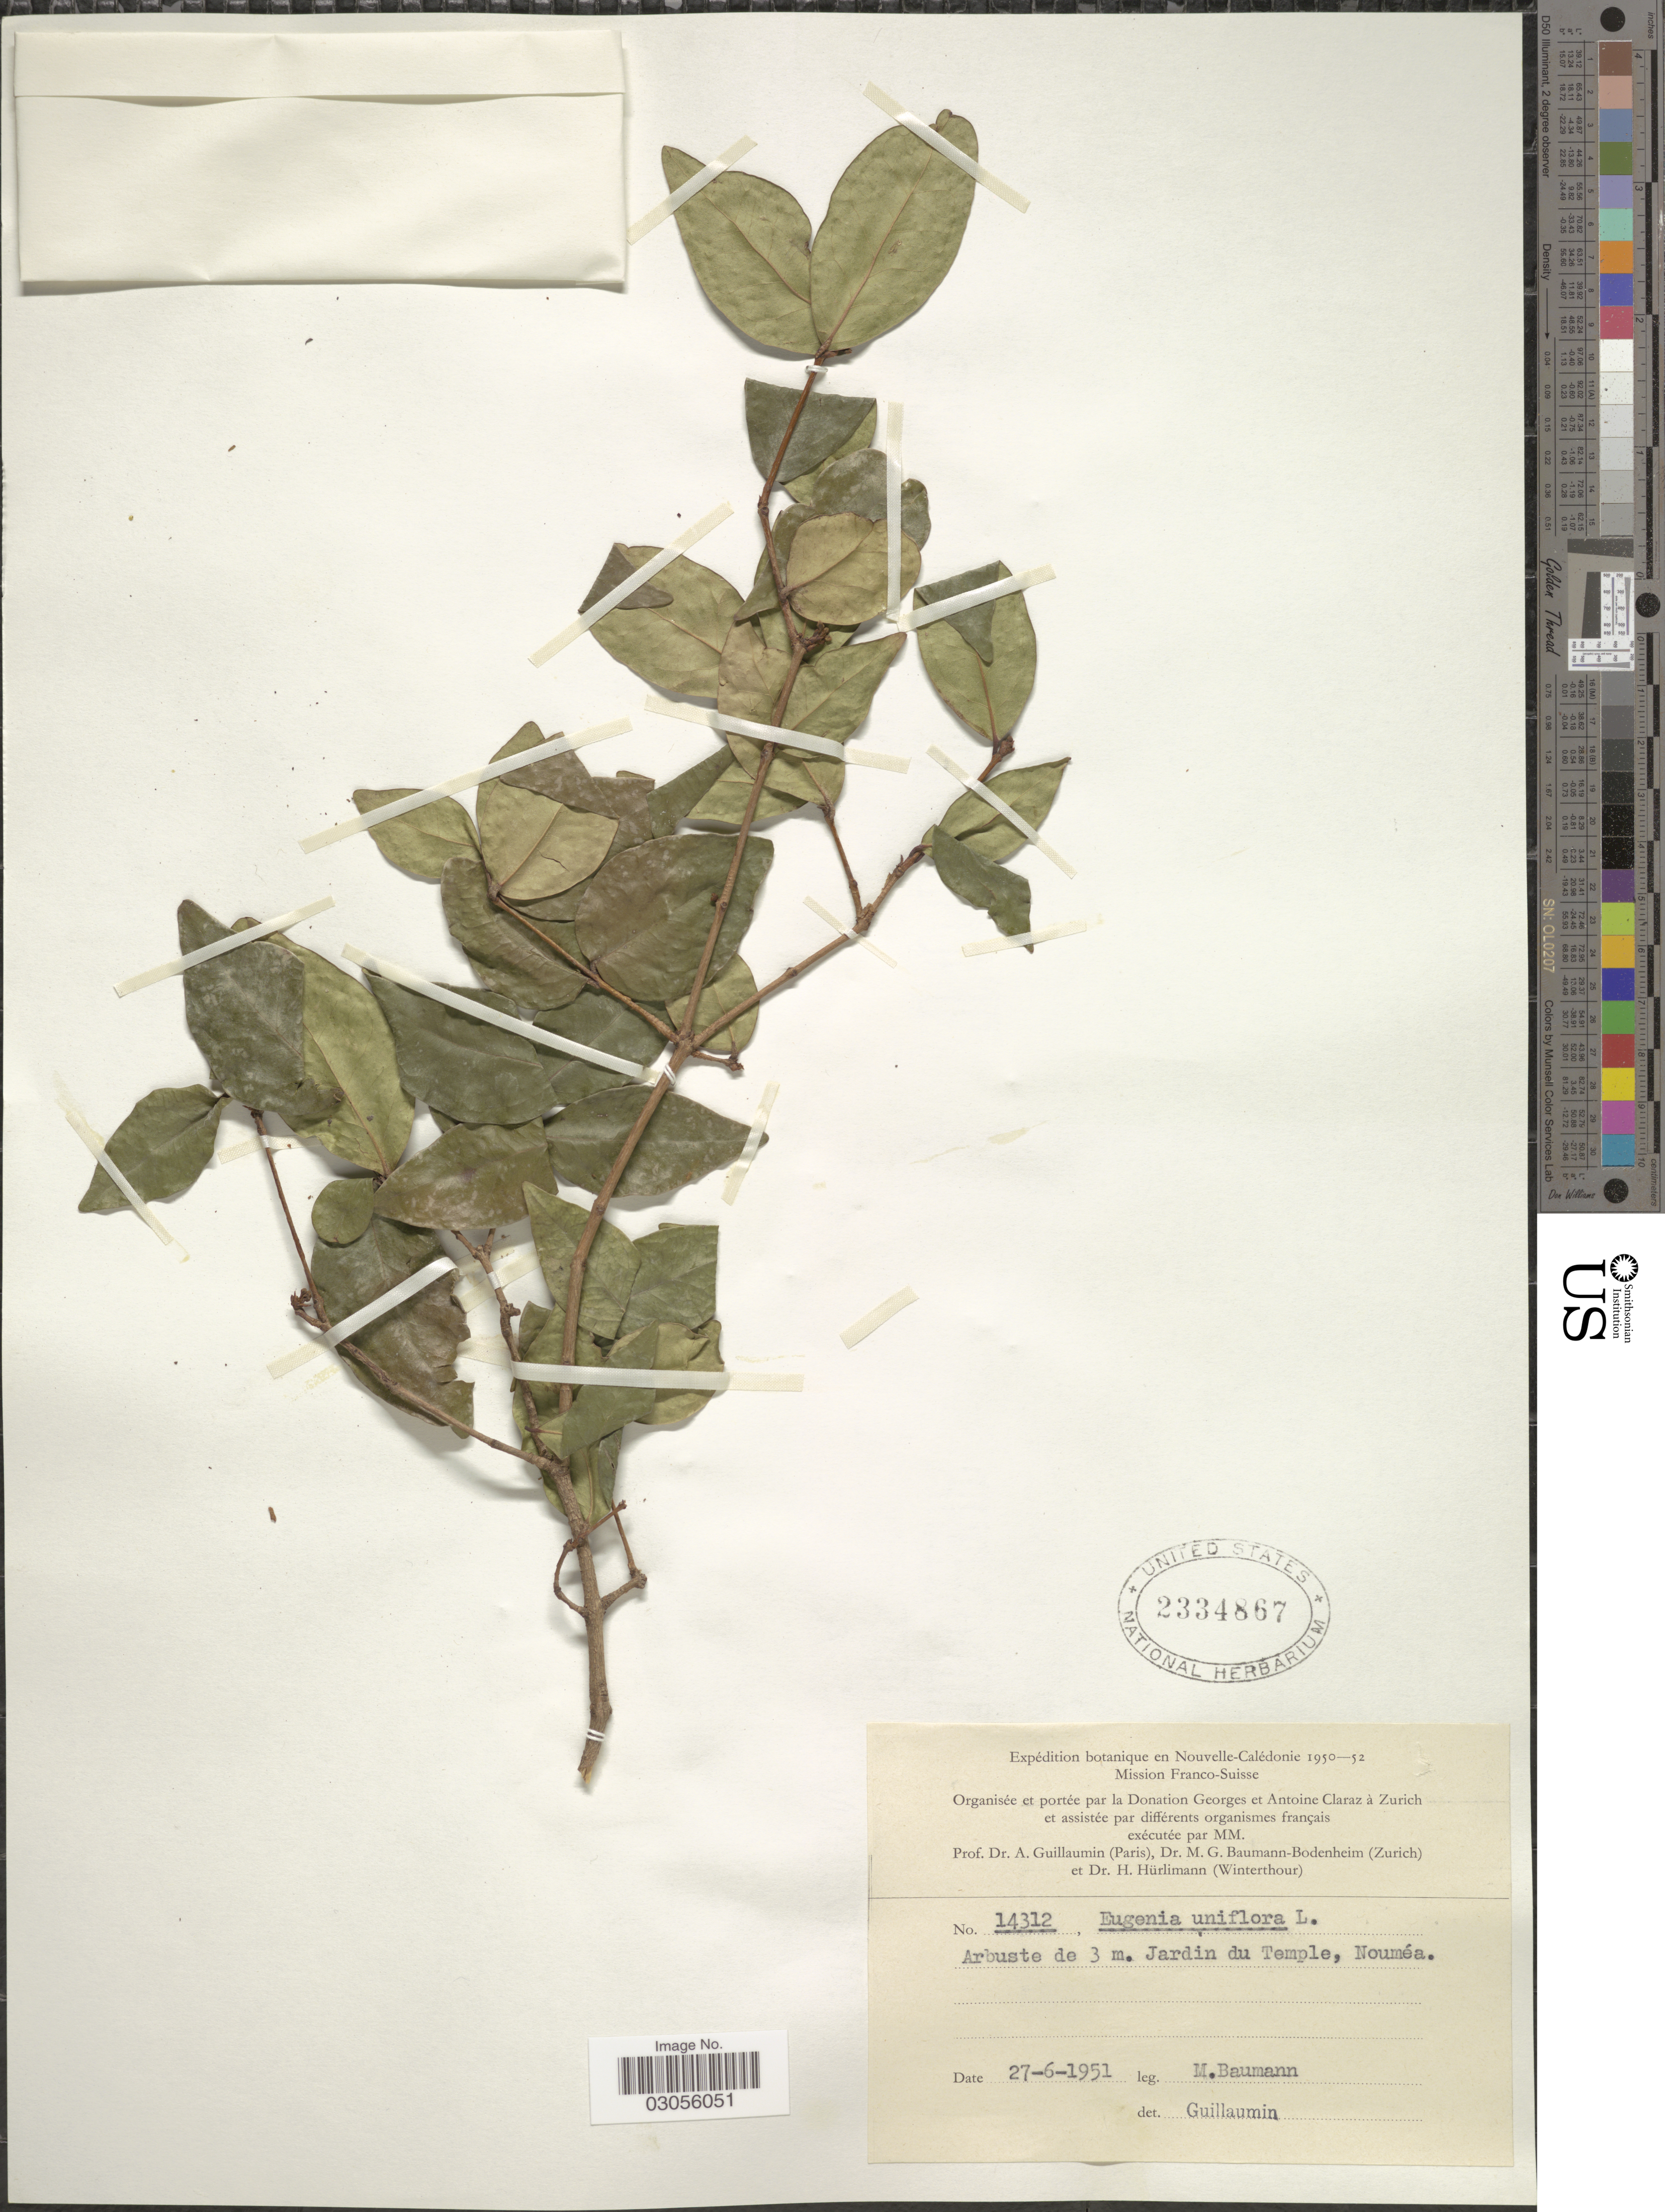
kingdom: Plantae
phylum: Tracheophyta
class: Magnoliopsida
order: Myrtales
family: Myrtaceae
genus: Eugenia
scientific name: Eugenia uniflora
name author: L.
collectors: M. G. Baumann-Bodenheim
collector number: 14312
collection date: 1951-06-27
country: New Caledonia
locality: Jardin du Temple, Nouméa.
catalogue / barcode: US 2334867